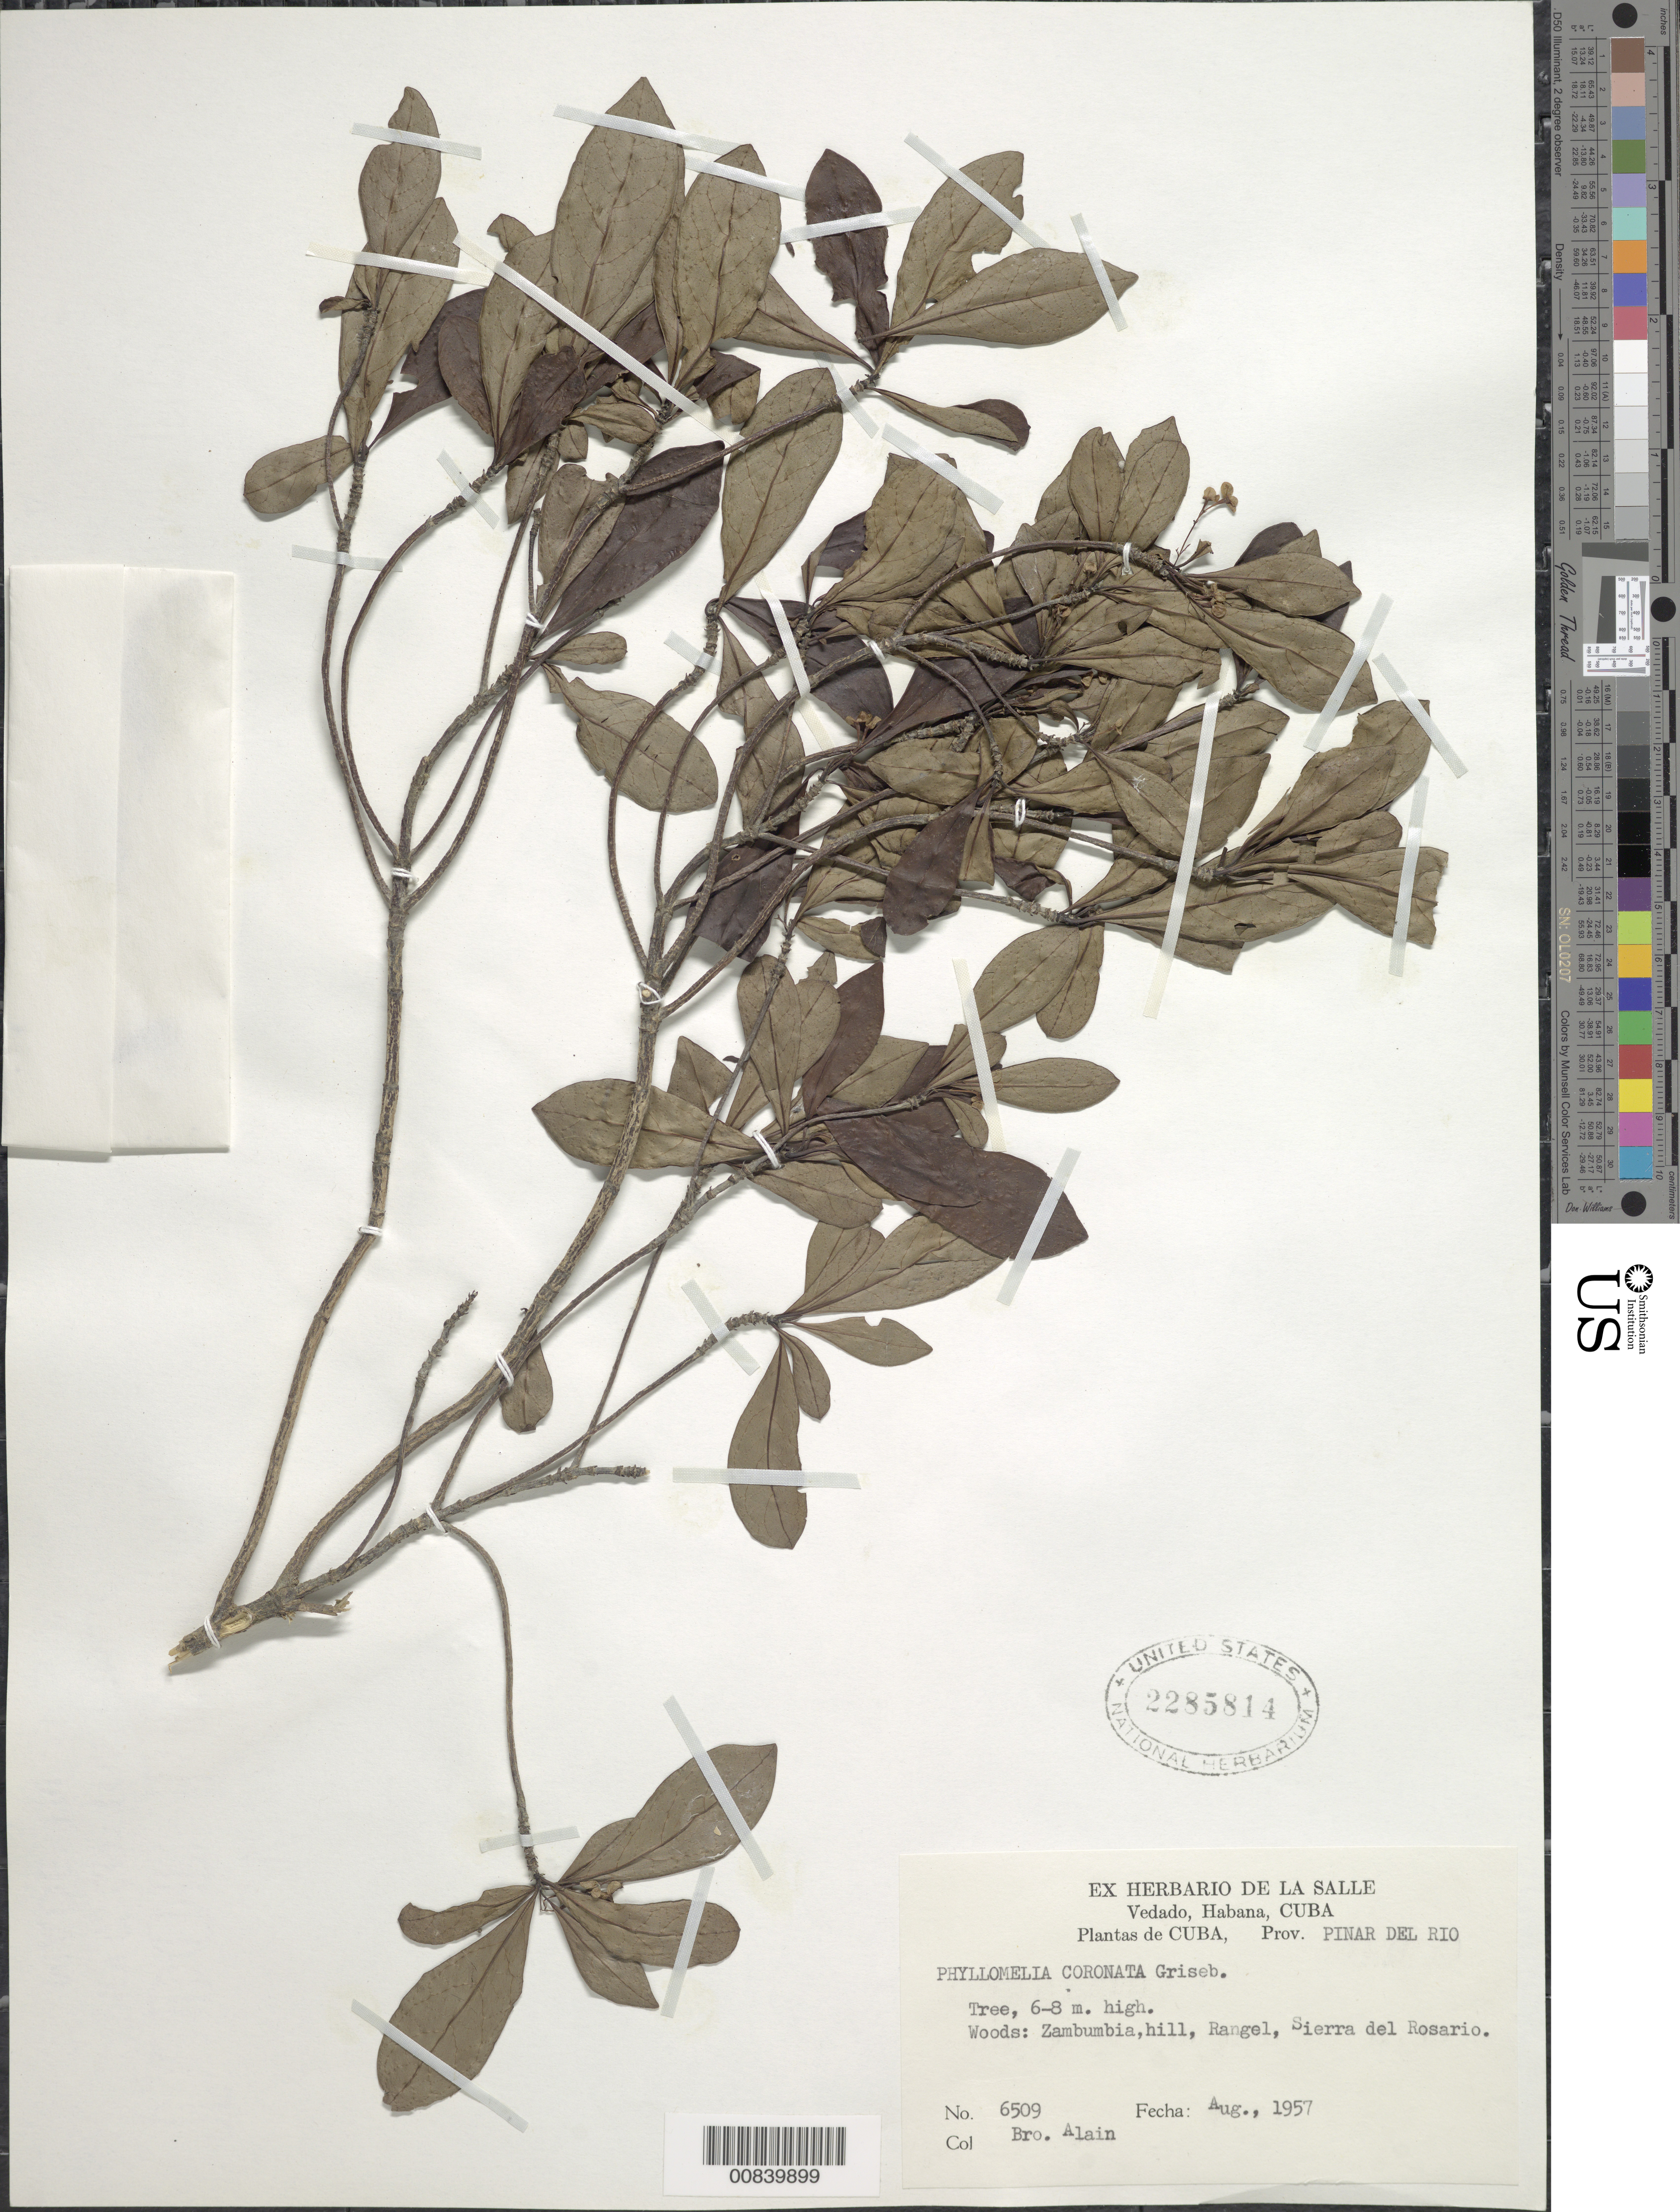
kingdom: Plantae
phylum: Tracheophyta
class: Magnoliopsida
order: Gentianales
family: Rubiaceae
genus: Phyllomelia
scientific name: Phyllomelia coronata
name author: Griseb.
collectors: A. H. Liogier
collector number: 6509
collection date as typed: Aug 1957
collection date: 1957-08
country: Cuba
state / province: Pinar del Río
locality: Zambumbia, hill, Rangel, Sierra del Rosario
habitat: Hill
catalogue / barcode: US 2285814